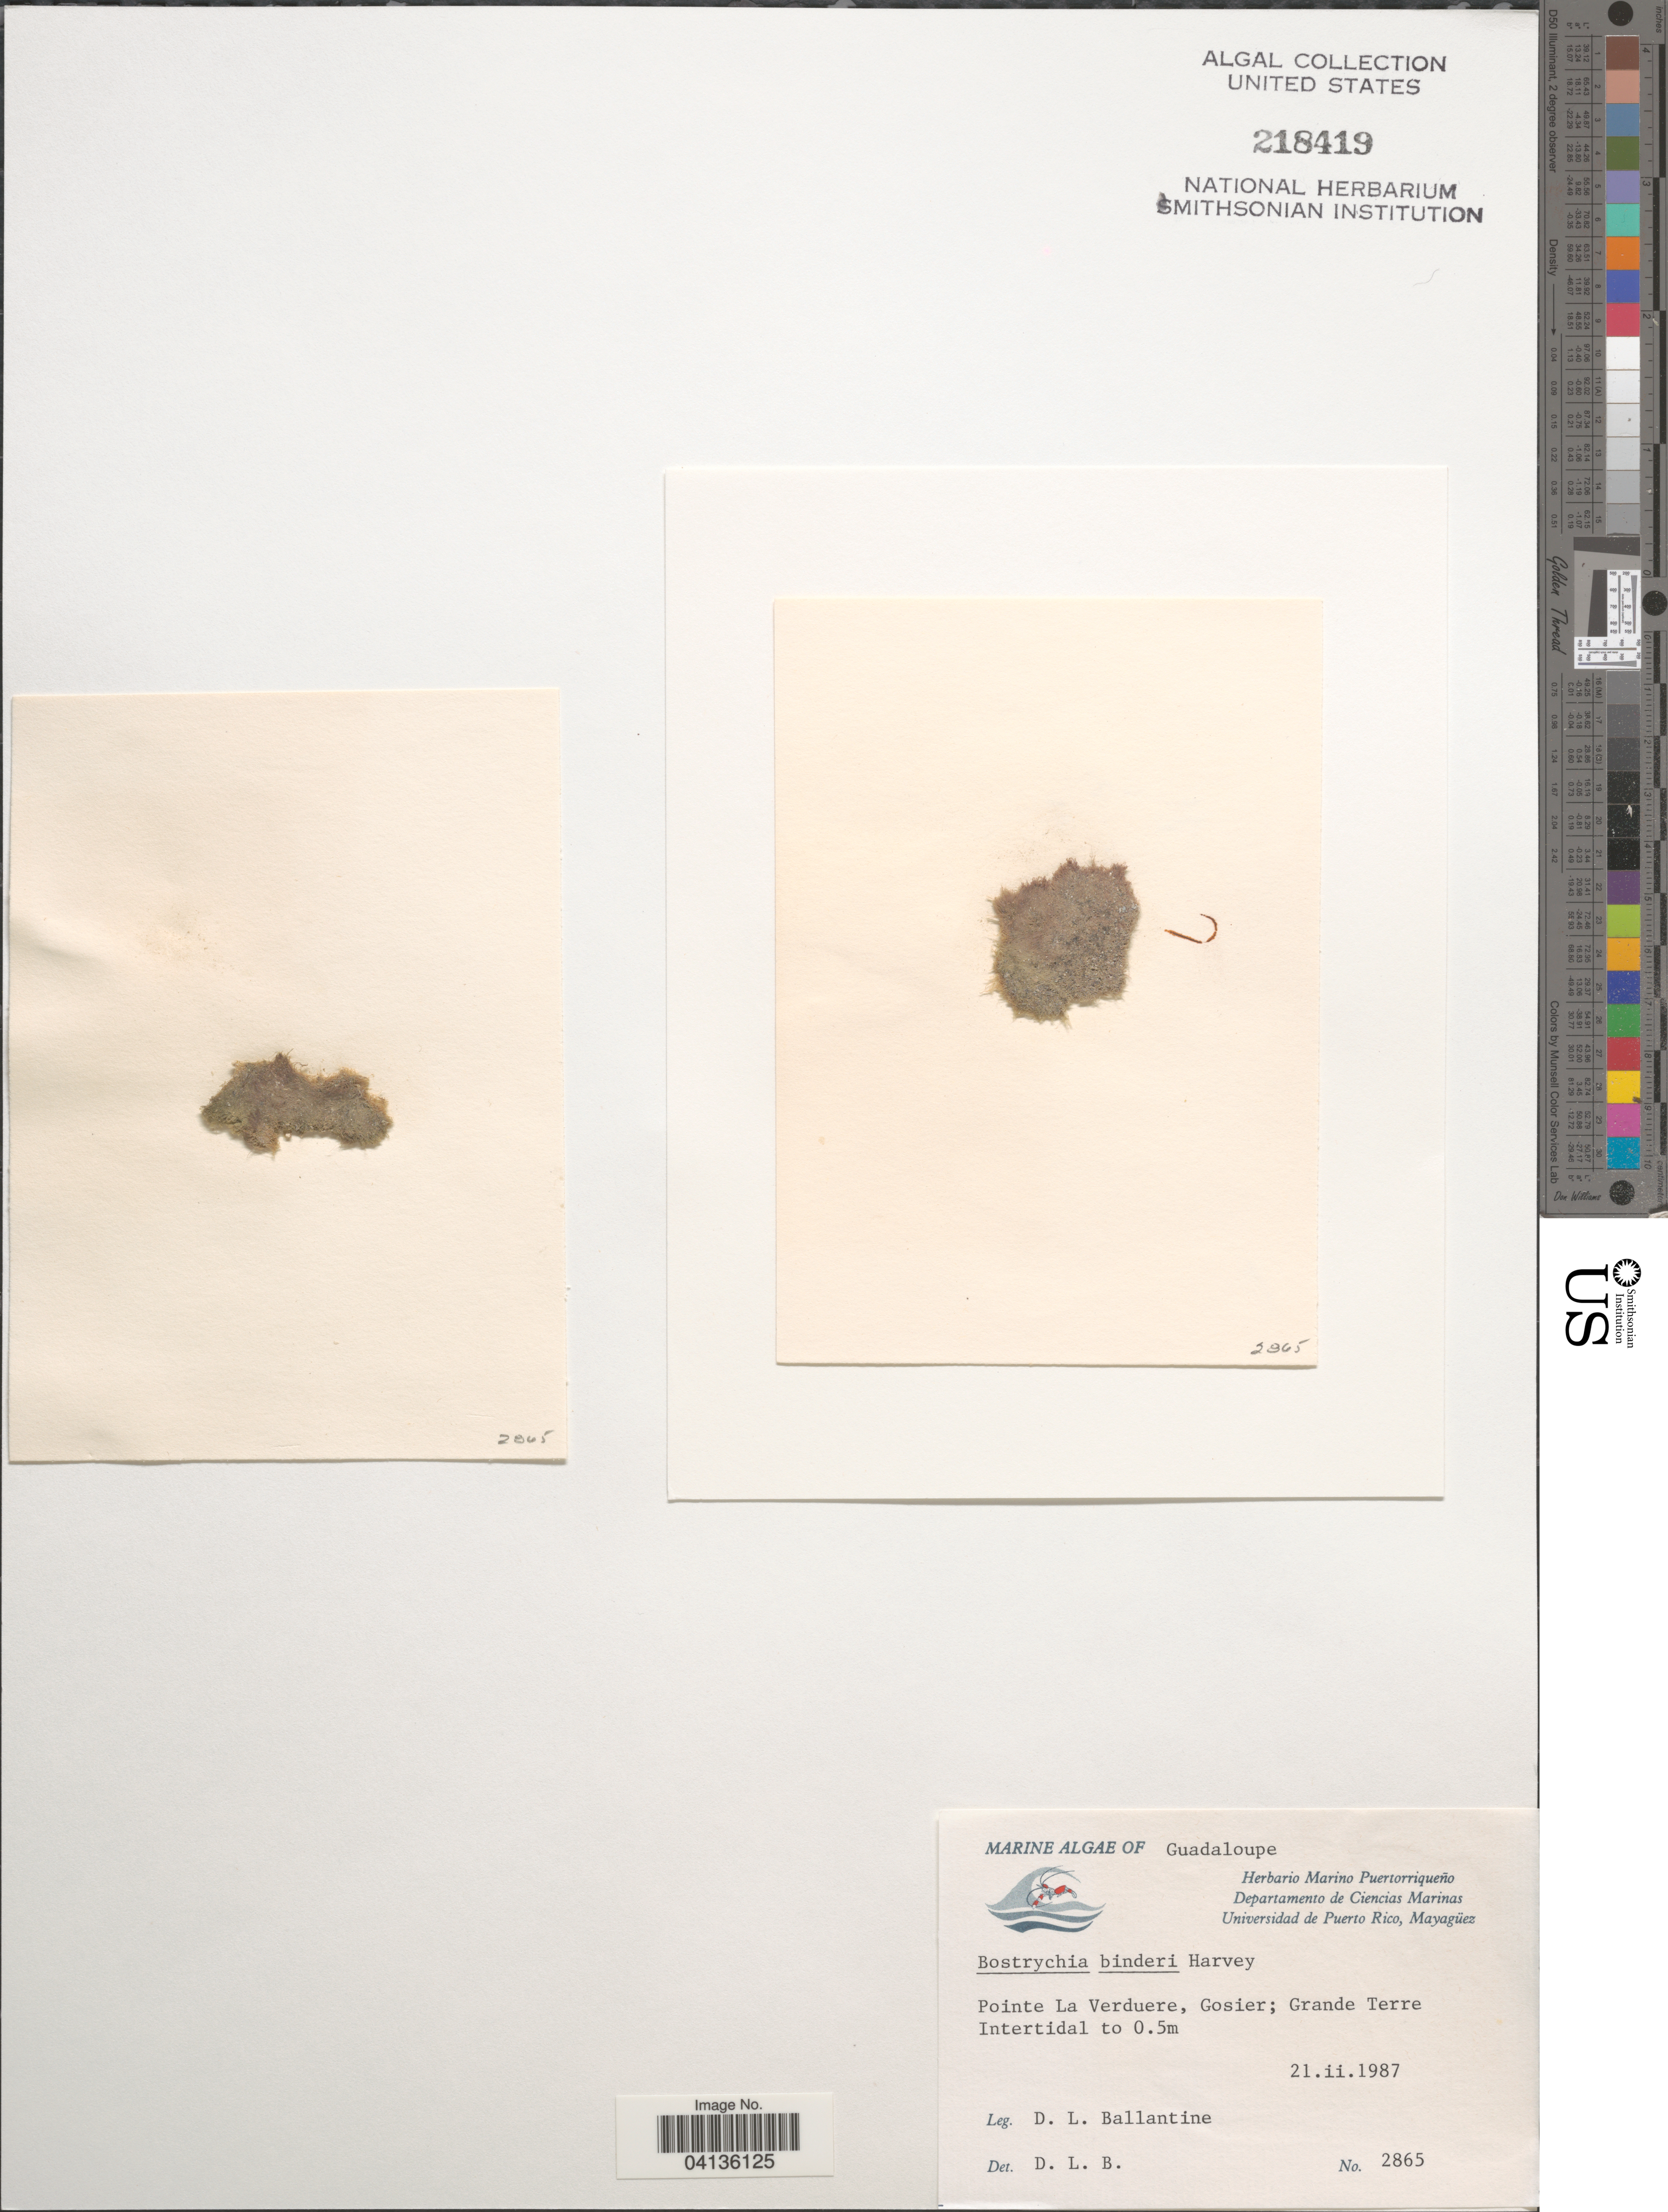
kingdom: Plantae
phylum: Rhodophyta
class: Florideophyceae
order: Ceramiales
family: Rhodomelaceae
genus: Bostrychia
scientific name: Bostrychia binderi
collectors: D.L. Ballantine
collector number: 2865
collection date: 1987-02-21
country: Guadeloupe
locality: Pointe La Verduere, Gosier; Grande Terre.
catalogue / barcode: US 218419